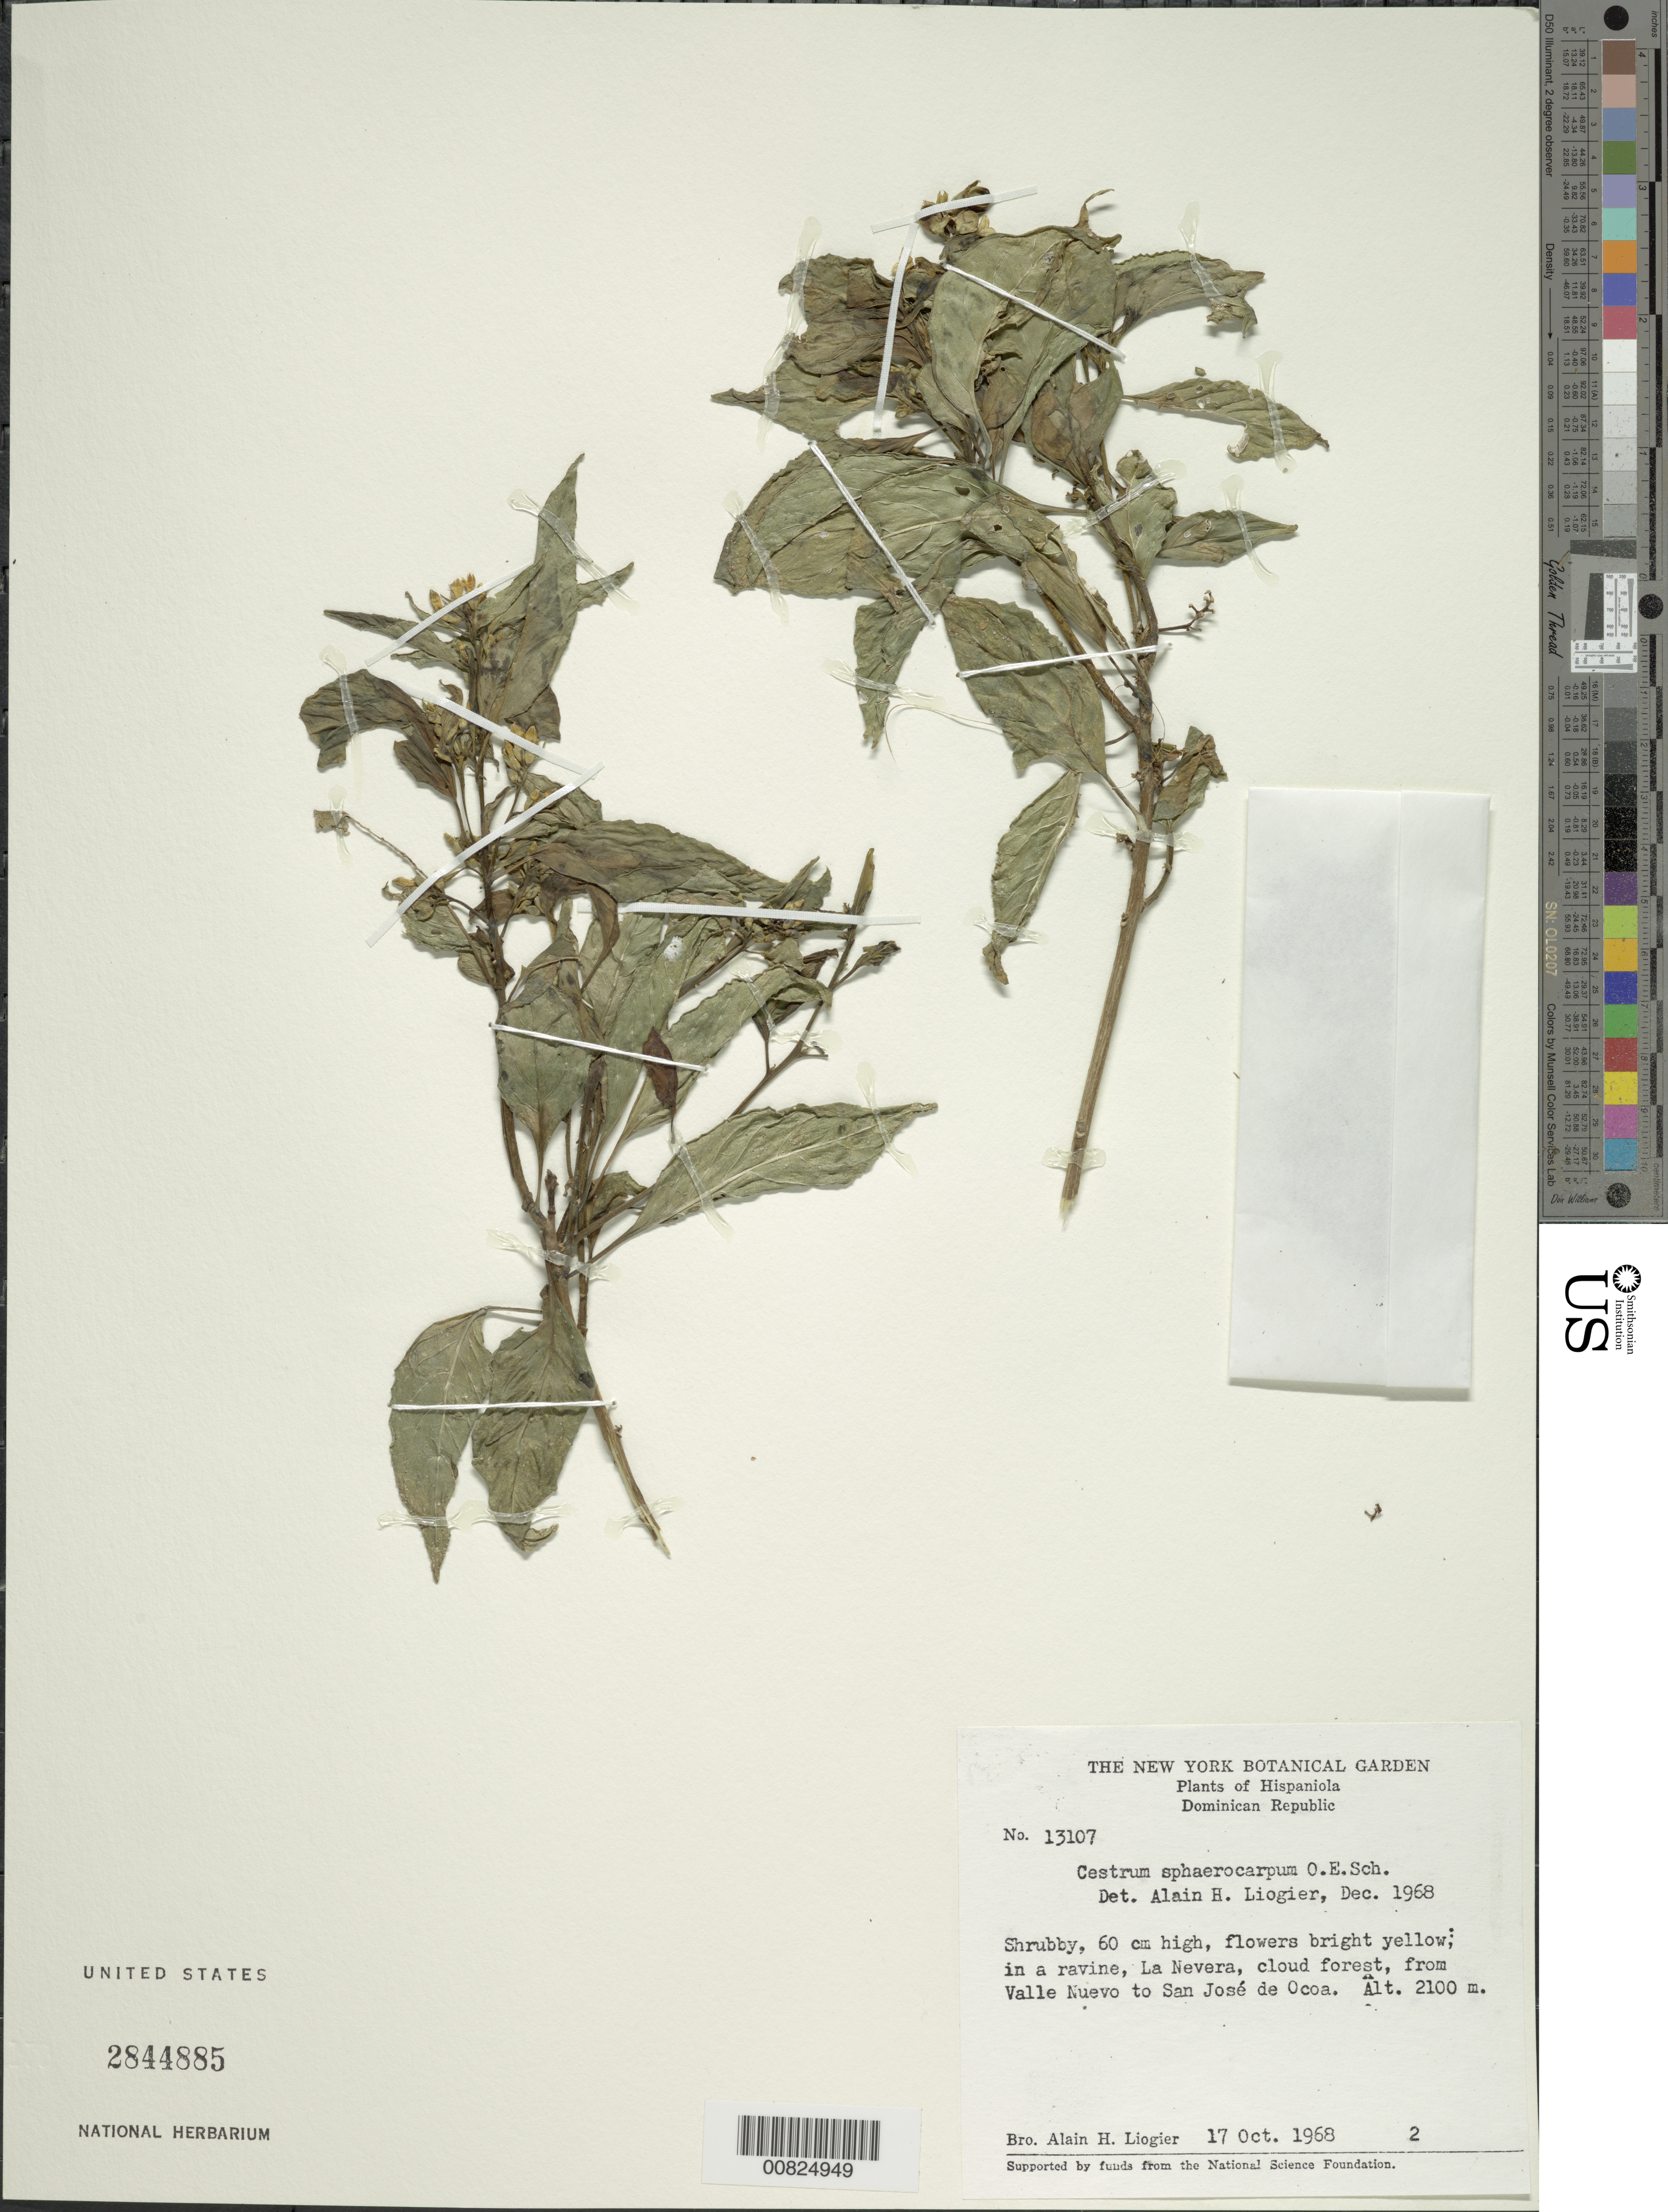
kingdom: Plantae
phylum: Tracheophyta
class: Magnoliopsida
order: Solanales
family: Solanaceae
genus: Cestrum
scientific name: Cestrum sphaerocarpum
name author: O.E. Schulz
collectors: A. H. Liogier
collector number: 13107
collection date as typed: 17 Oct 1968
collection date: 1968-10-17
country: Dominican Republic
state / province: Peravia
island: Hispaniola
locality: La Nevera, from Valle Nuevo to San José de Ocoa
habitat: In a ravine in cloud forest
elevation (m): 2100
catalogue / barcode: US 2844885